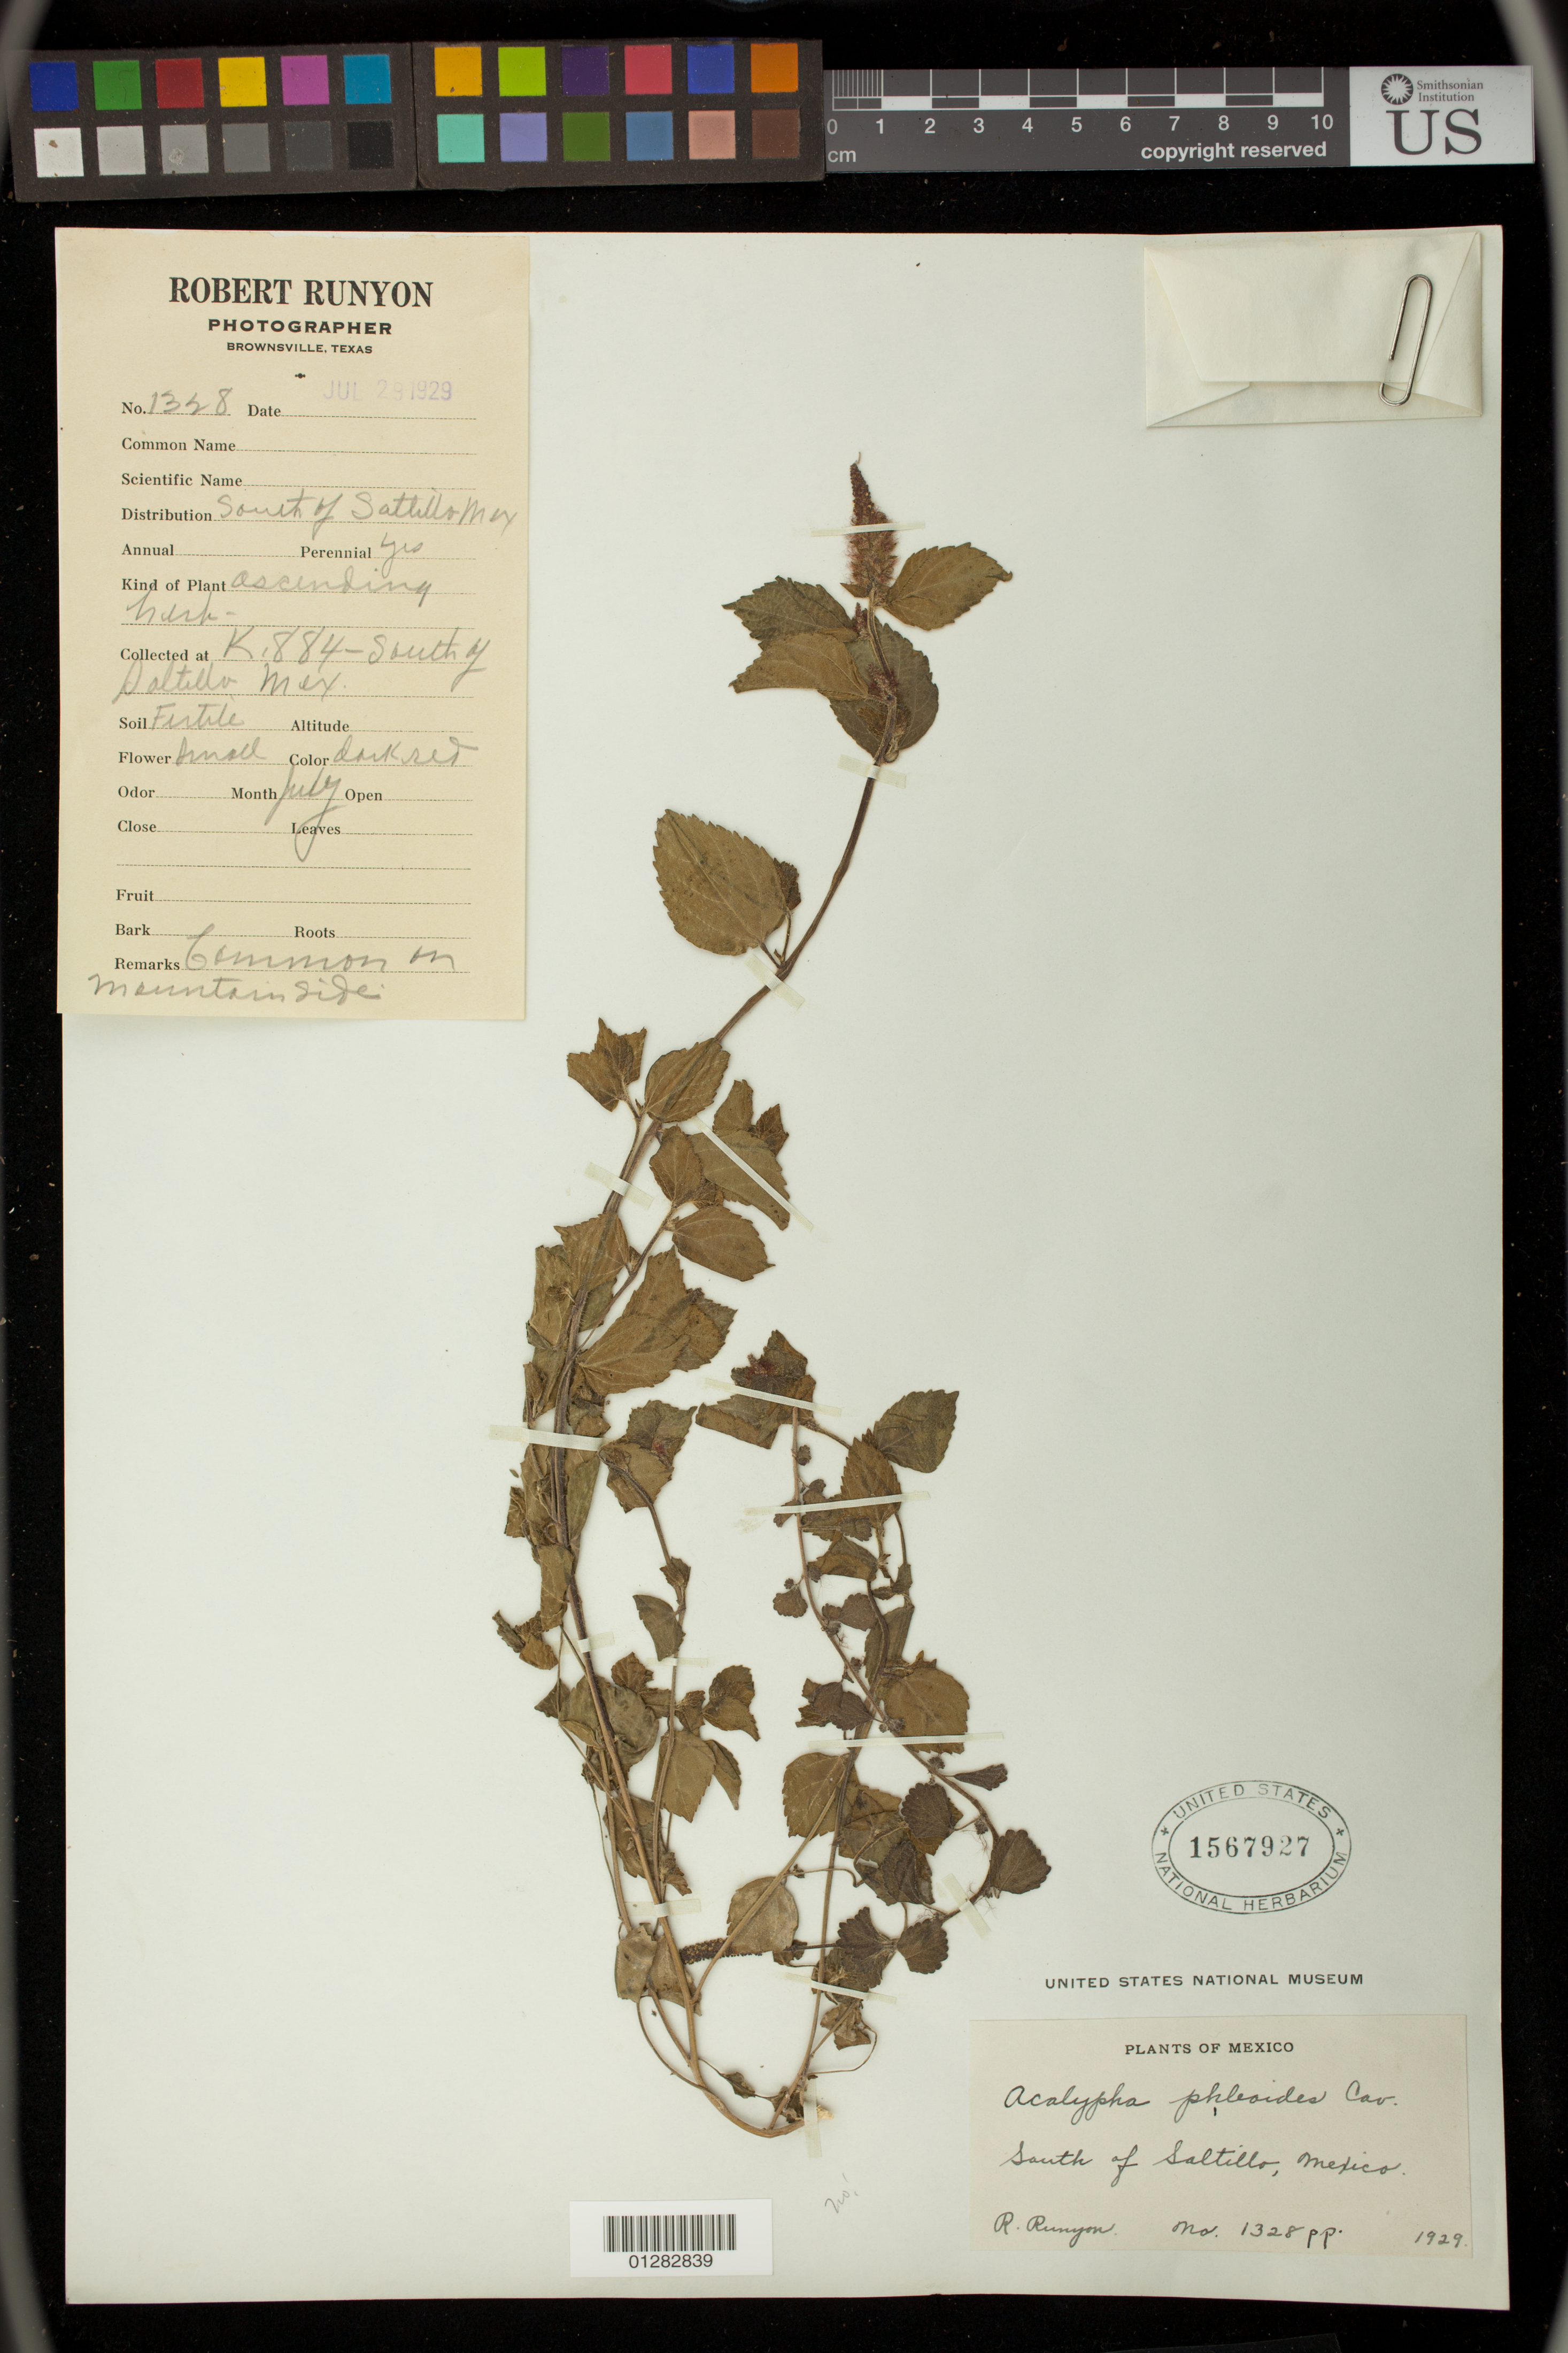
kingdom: Plantae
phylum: Tracheophyta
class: Magnoliopsida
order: Malpighiales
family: Euphorbiaceae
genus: Acalypha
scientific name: Acalypha sp.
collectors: R. Runyon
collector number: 1328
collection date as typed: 29 Jul 1929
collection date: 1929-07-29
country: Mexico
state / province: Coahuila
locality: K. 884 - South of Saltillo.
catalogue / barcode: US 1567927